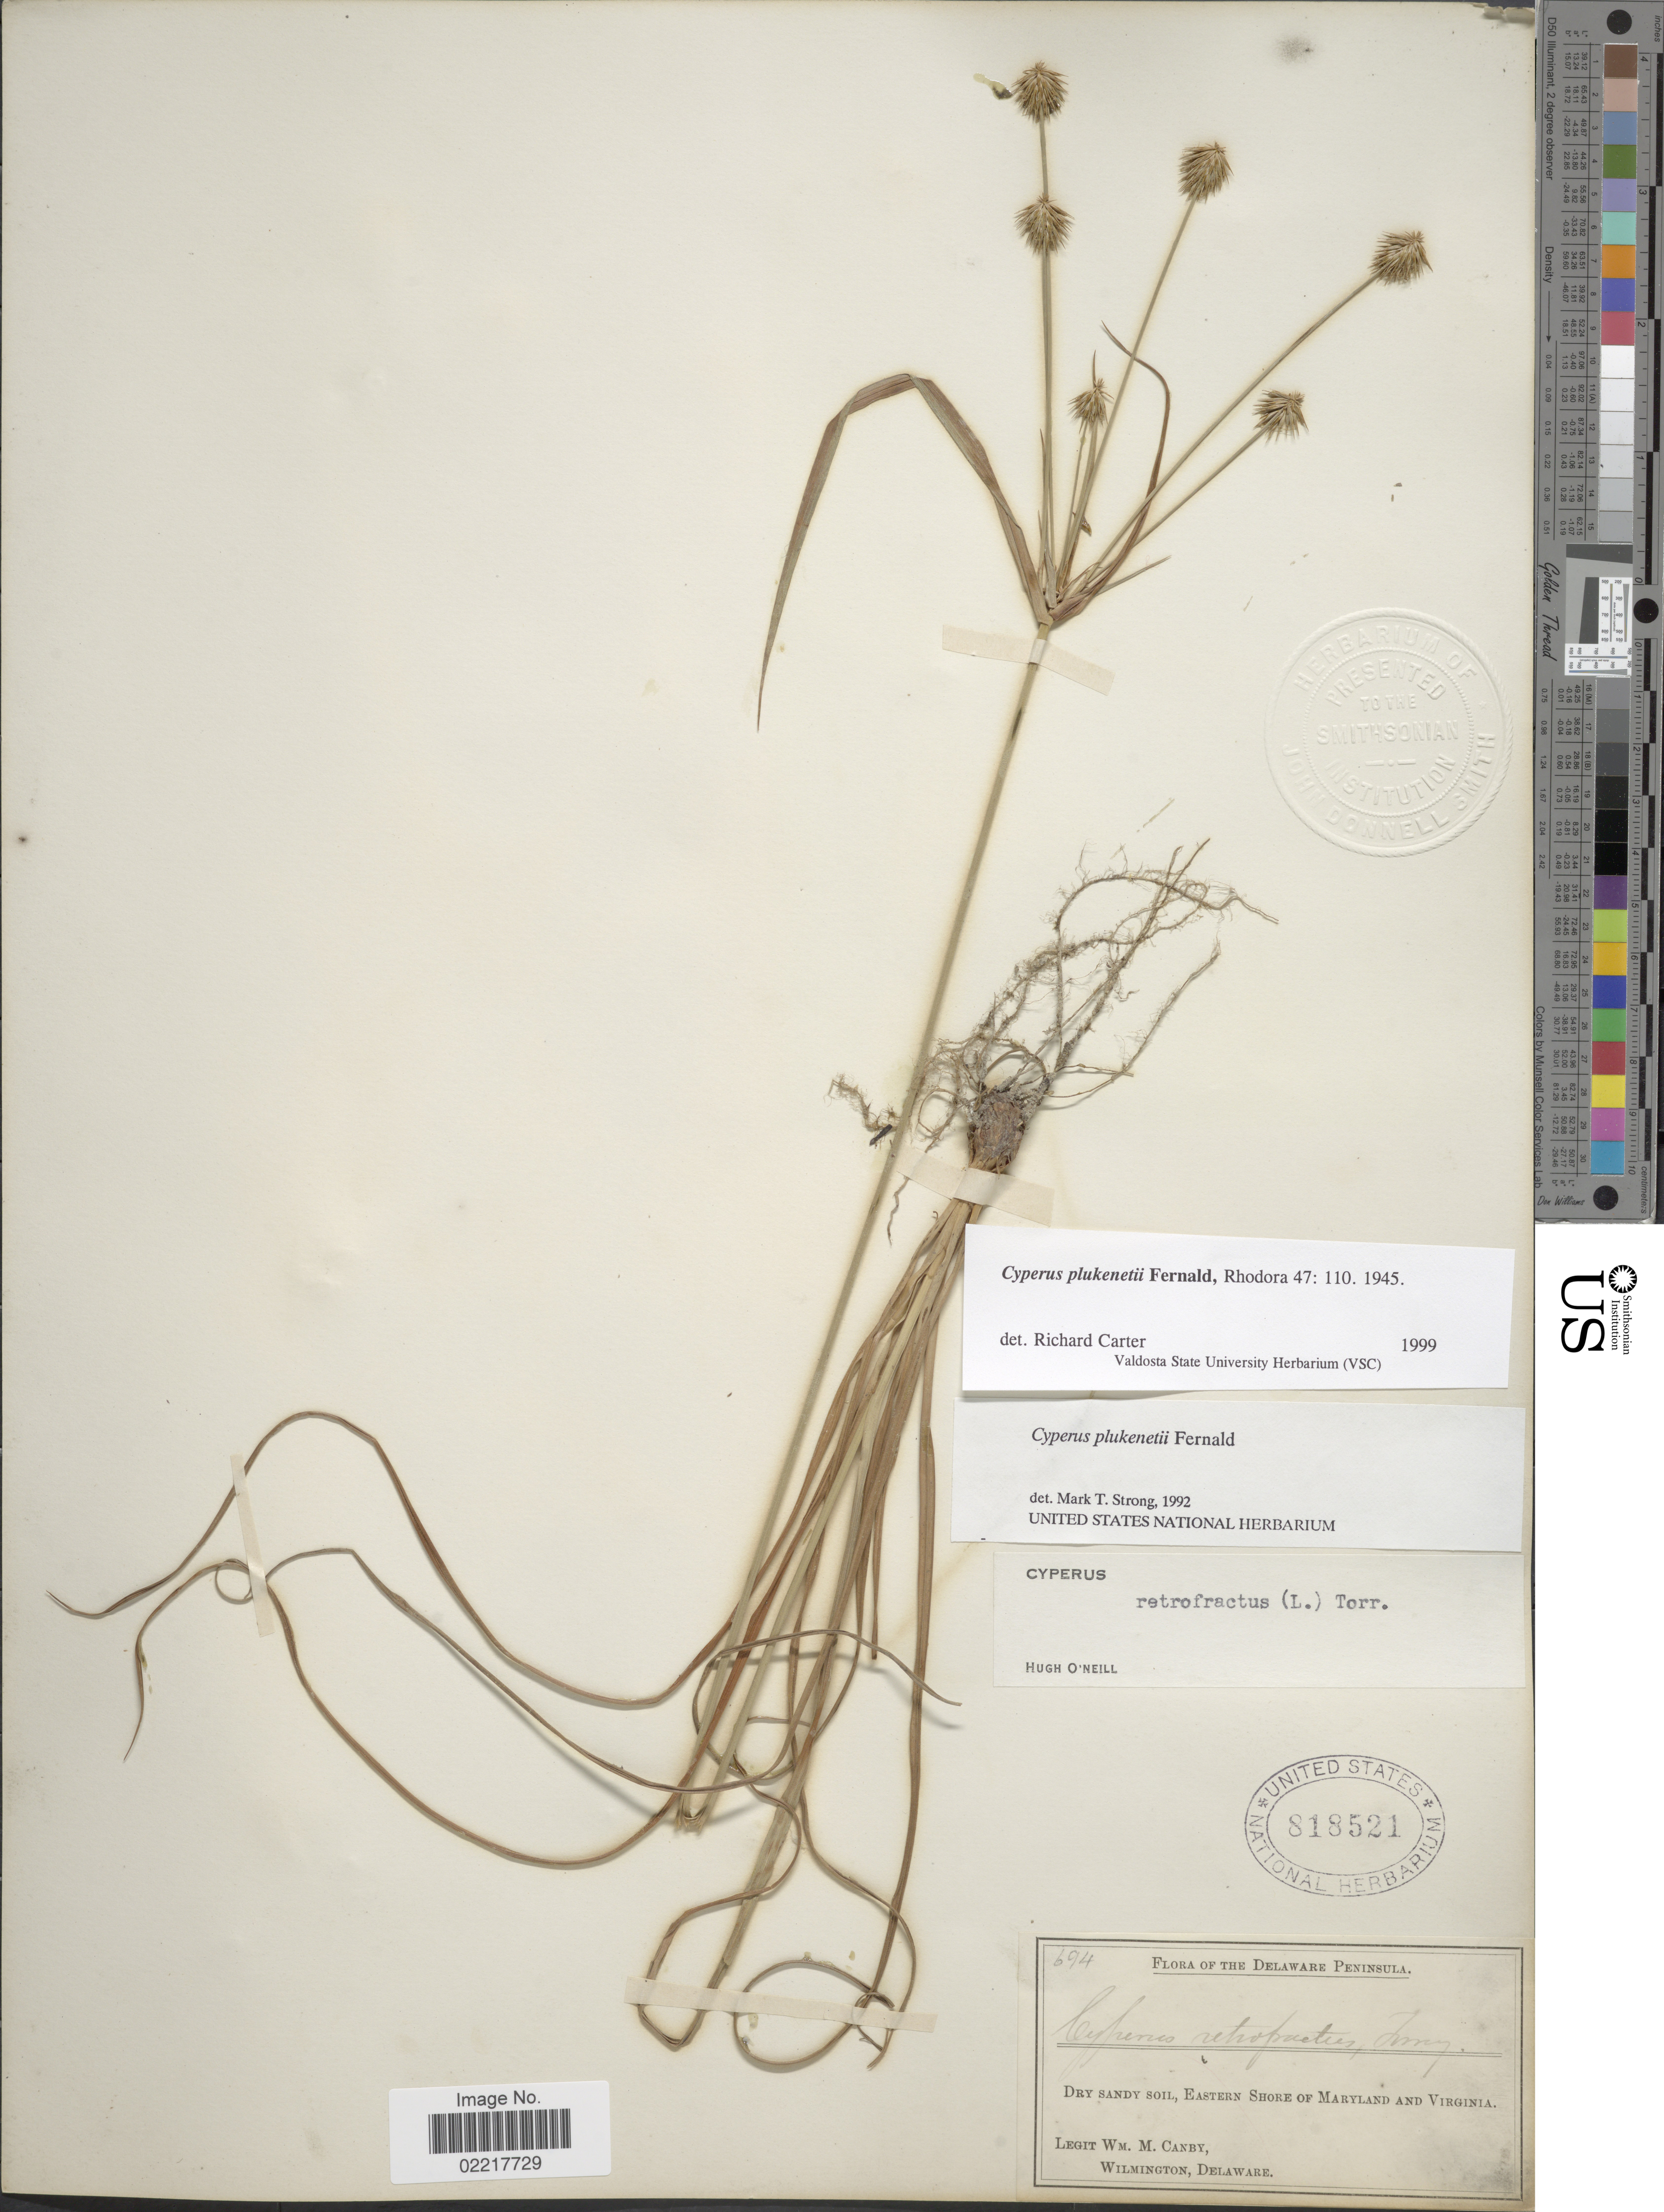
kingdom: Plantae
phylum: Tracheophyta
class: Liliopsida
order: Poales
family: Cyperaceae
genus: Cyperus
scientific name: Cyperus plukenetii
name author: Fernald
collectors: W. M. Canby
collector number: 694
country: United States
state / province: Delaware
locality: Eastern shore of Maryland and Virginia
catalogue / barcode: US 818521